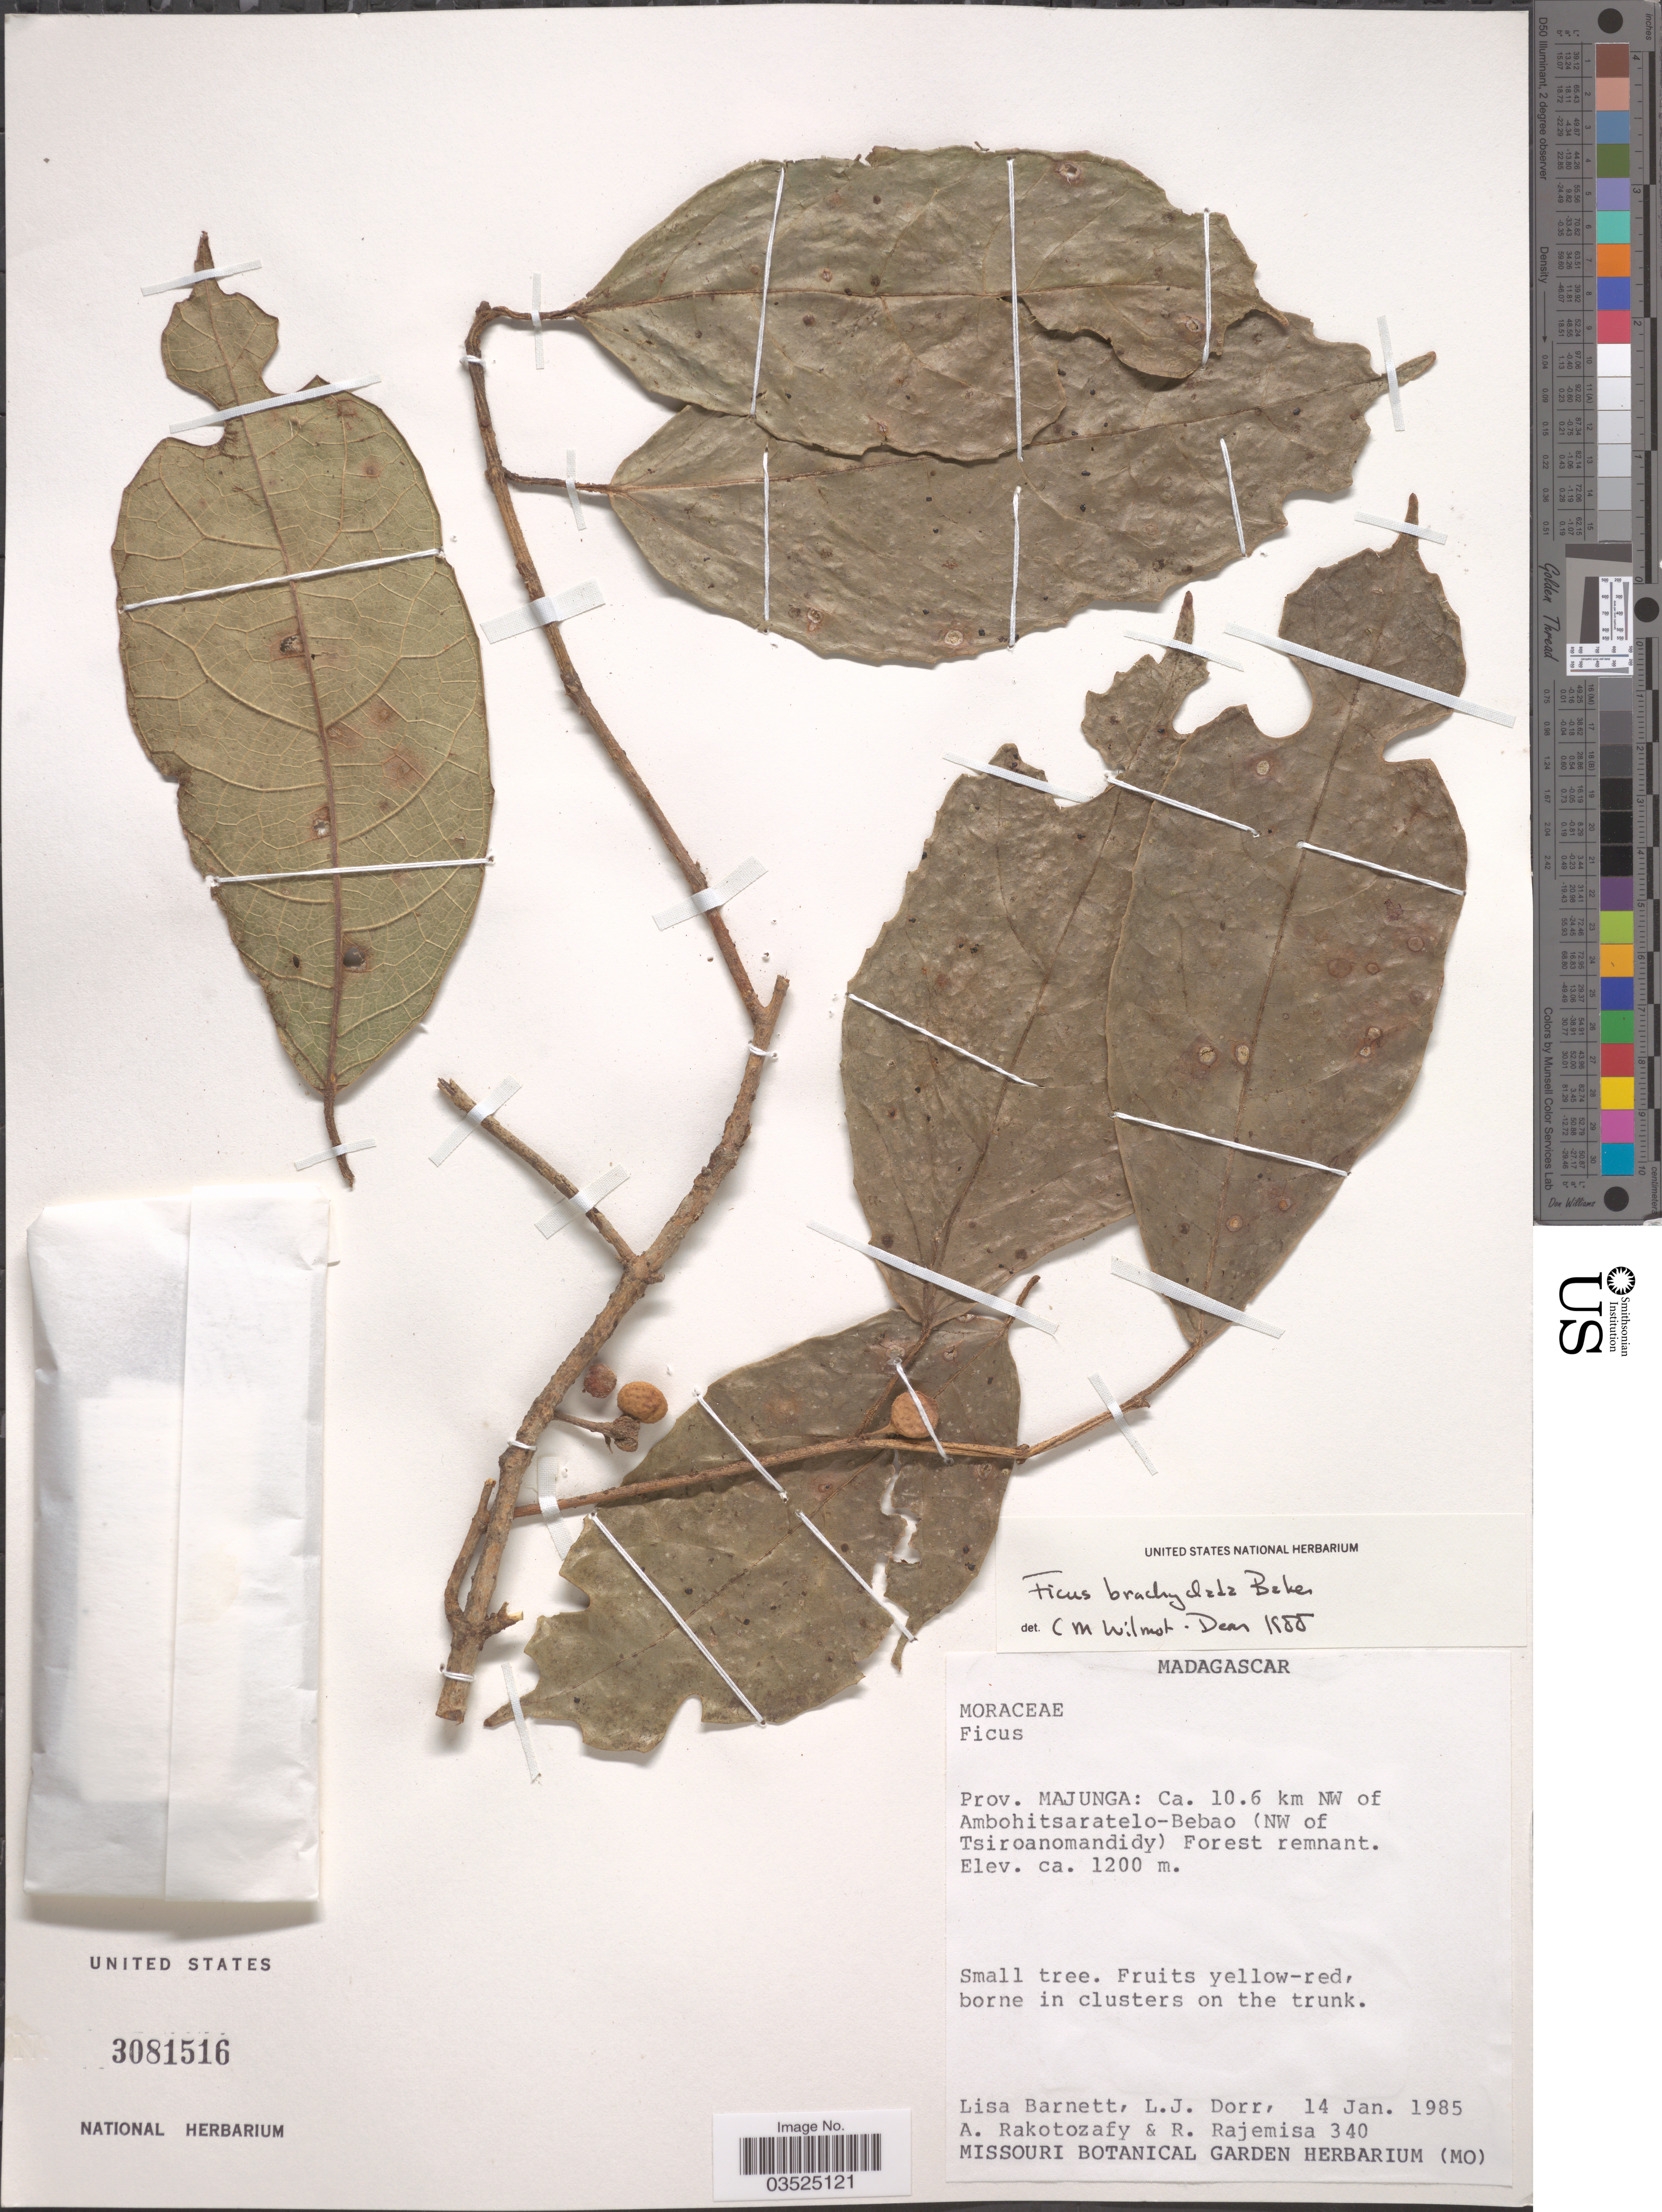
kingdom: Plantae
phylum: Tracheophyta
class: Magnoliopsida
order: Rosales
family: Moraceae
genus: Ficus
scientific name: Ficus brachyclada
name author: Baker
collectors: L. C. Barnett, L. J. Dorr, A. Rakotozafy & R. Rajemisa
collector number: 340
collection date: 1985-01-14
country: Madagascar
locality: Prov. Majunga: Ca. 10.6 km NW of Ambohitsaratelo-Bebao (NW of Tsiroanomandidy).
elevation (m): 1200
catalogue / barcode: US 3081516